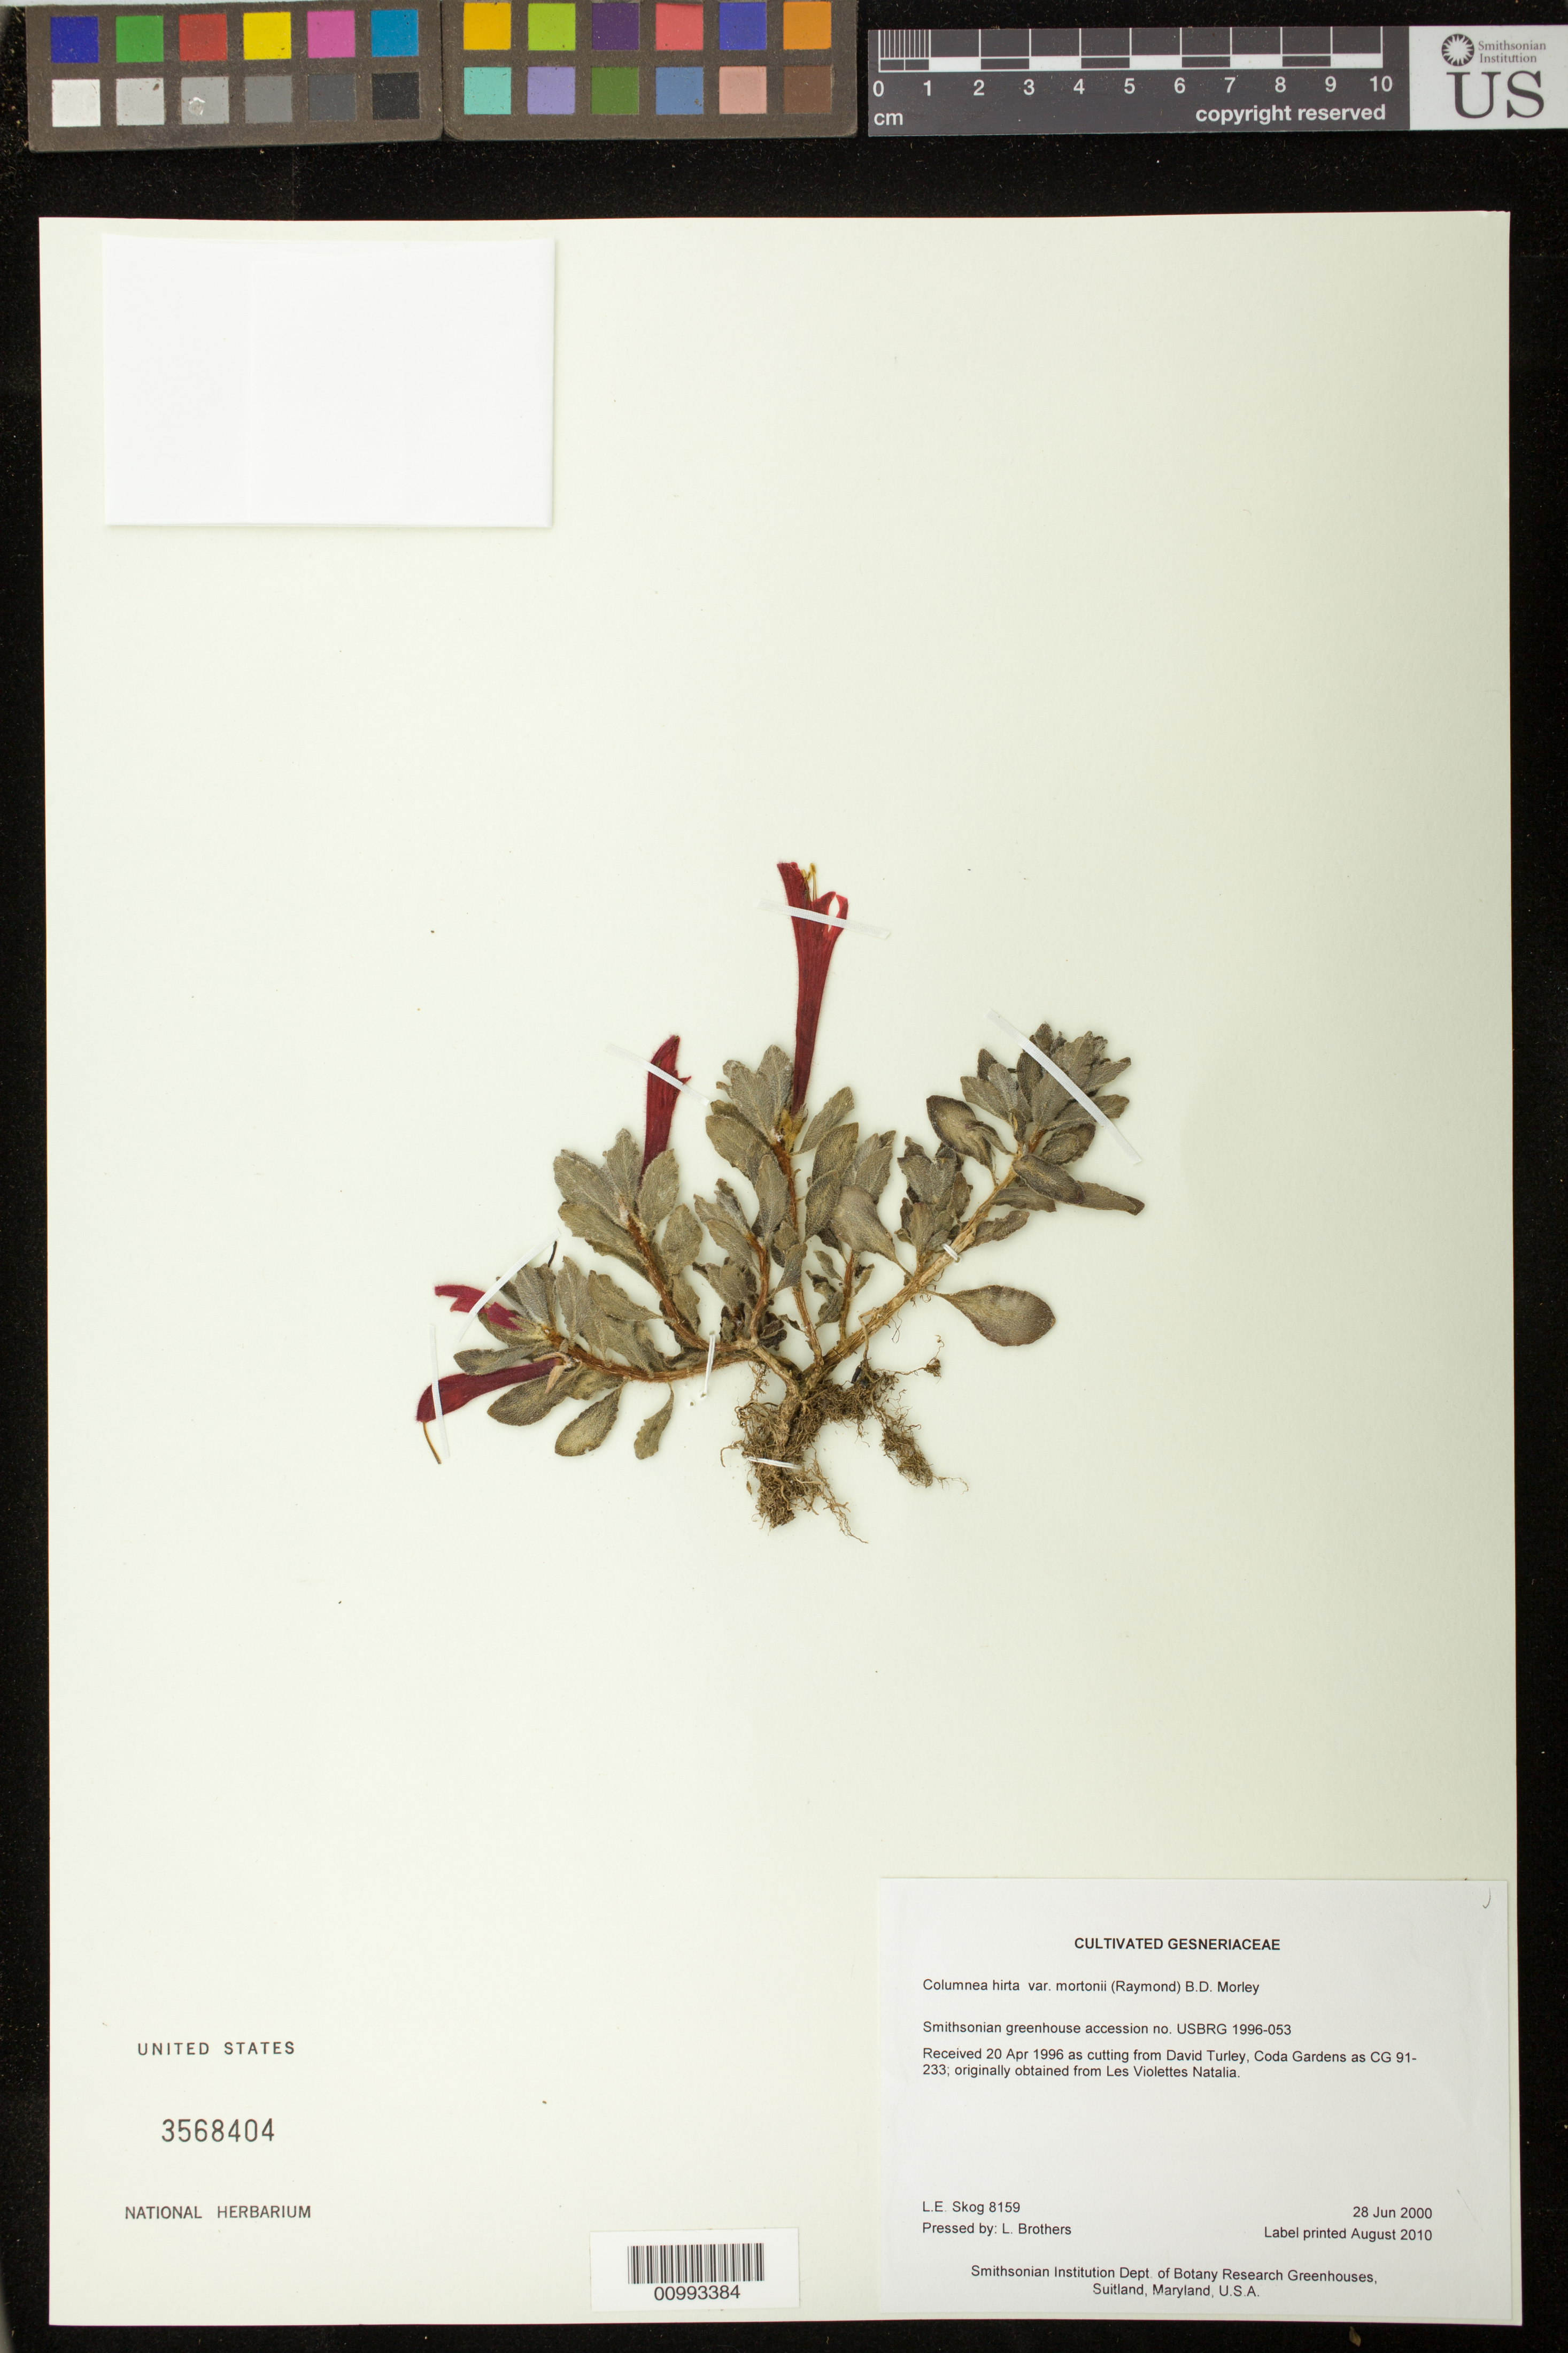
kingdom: Plantae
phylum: Tracheophyta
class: Magnoliopsida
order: Lamiales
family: Gesneriaceae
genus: Columnea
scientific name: Columnea hirta var. mortonii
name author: (Raymond) B.D. Morley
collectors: L. E. Skog & L. Brothers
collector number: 8159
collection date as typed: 28 Jun 2000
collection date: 2000-06-28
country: United States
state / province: Maryland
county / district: Prince George's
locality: Smithsonian Institution Dept. of Botany Research Greenhouses, Suitland, Maryland, U.S.A.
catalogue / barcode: US 3568404